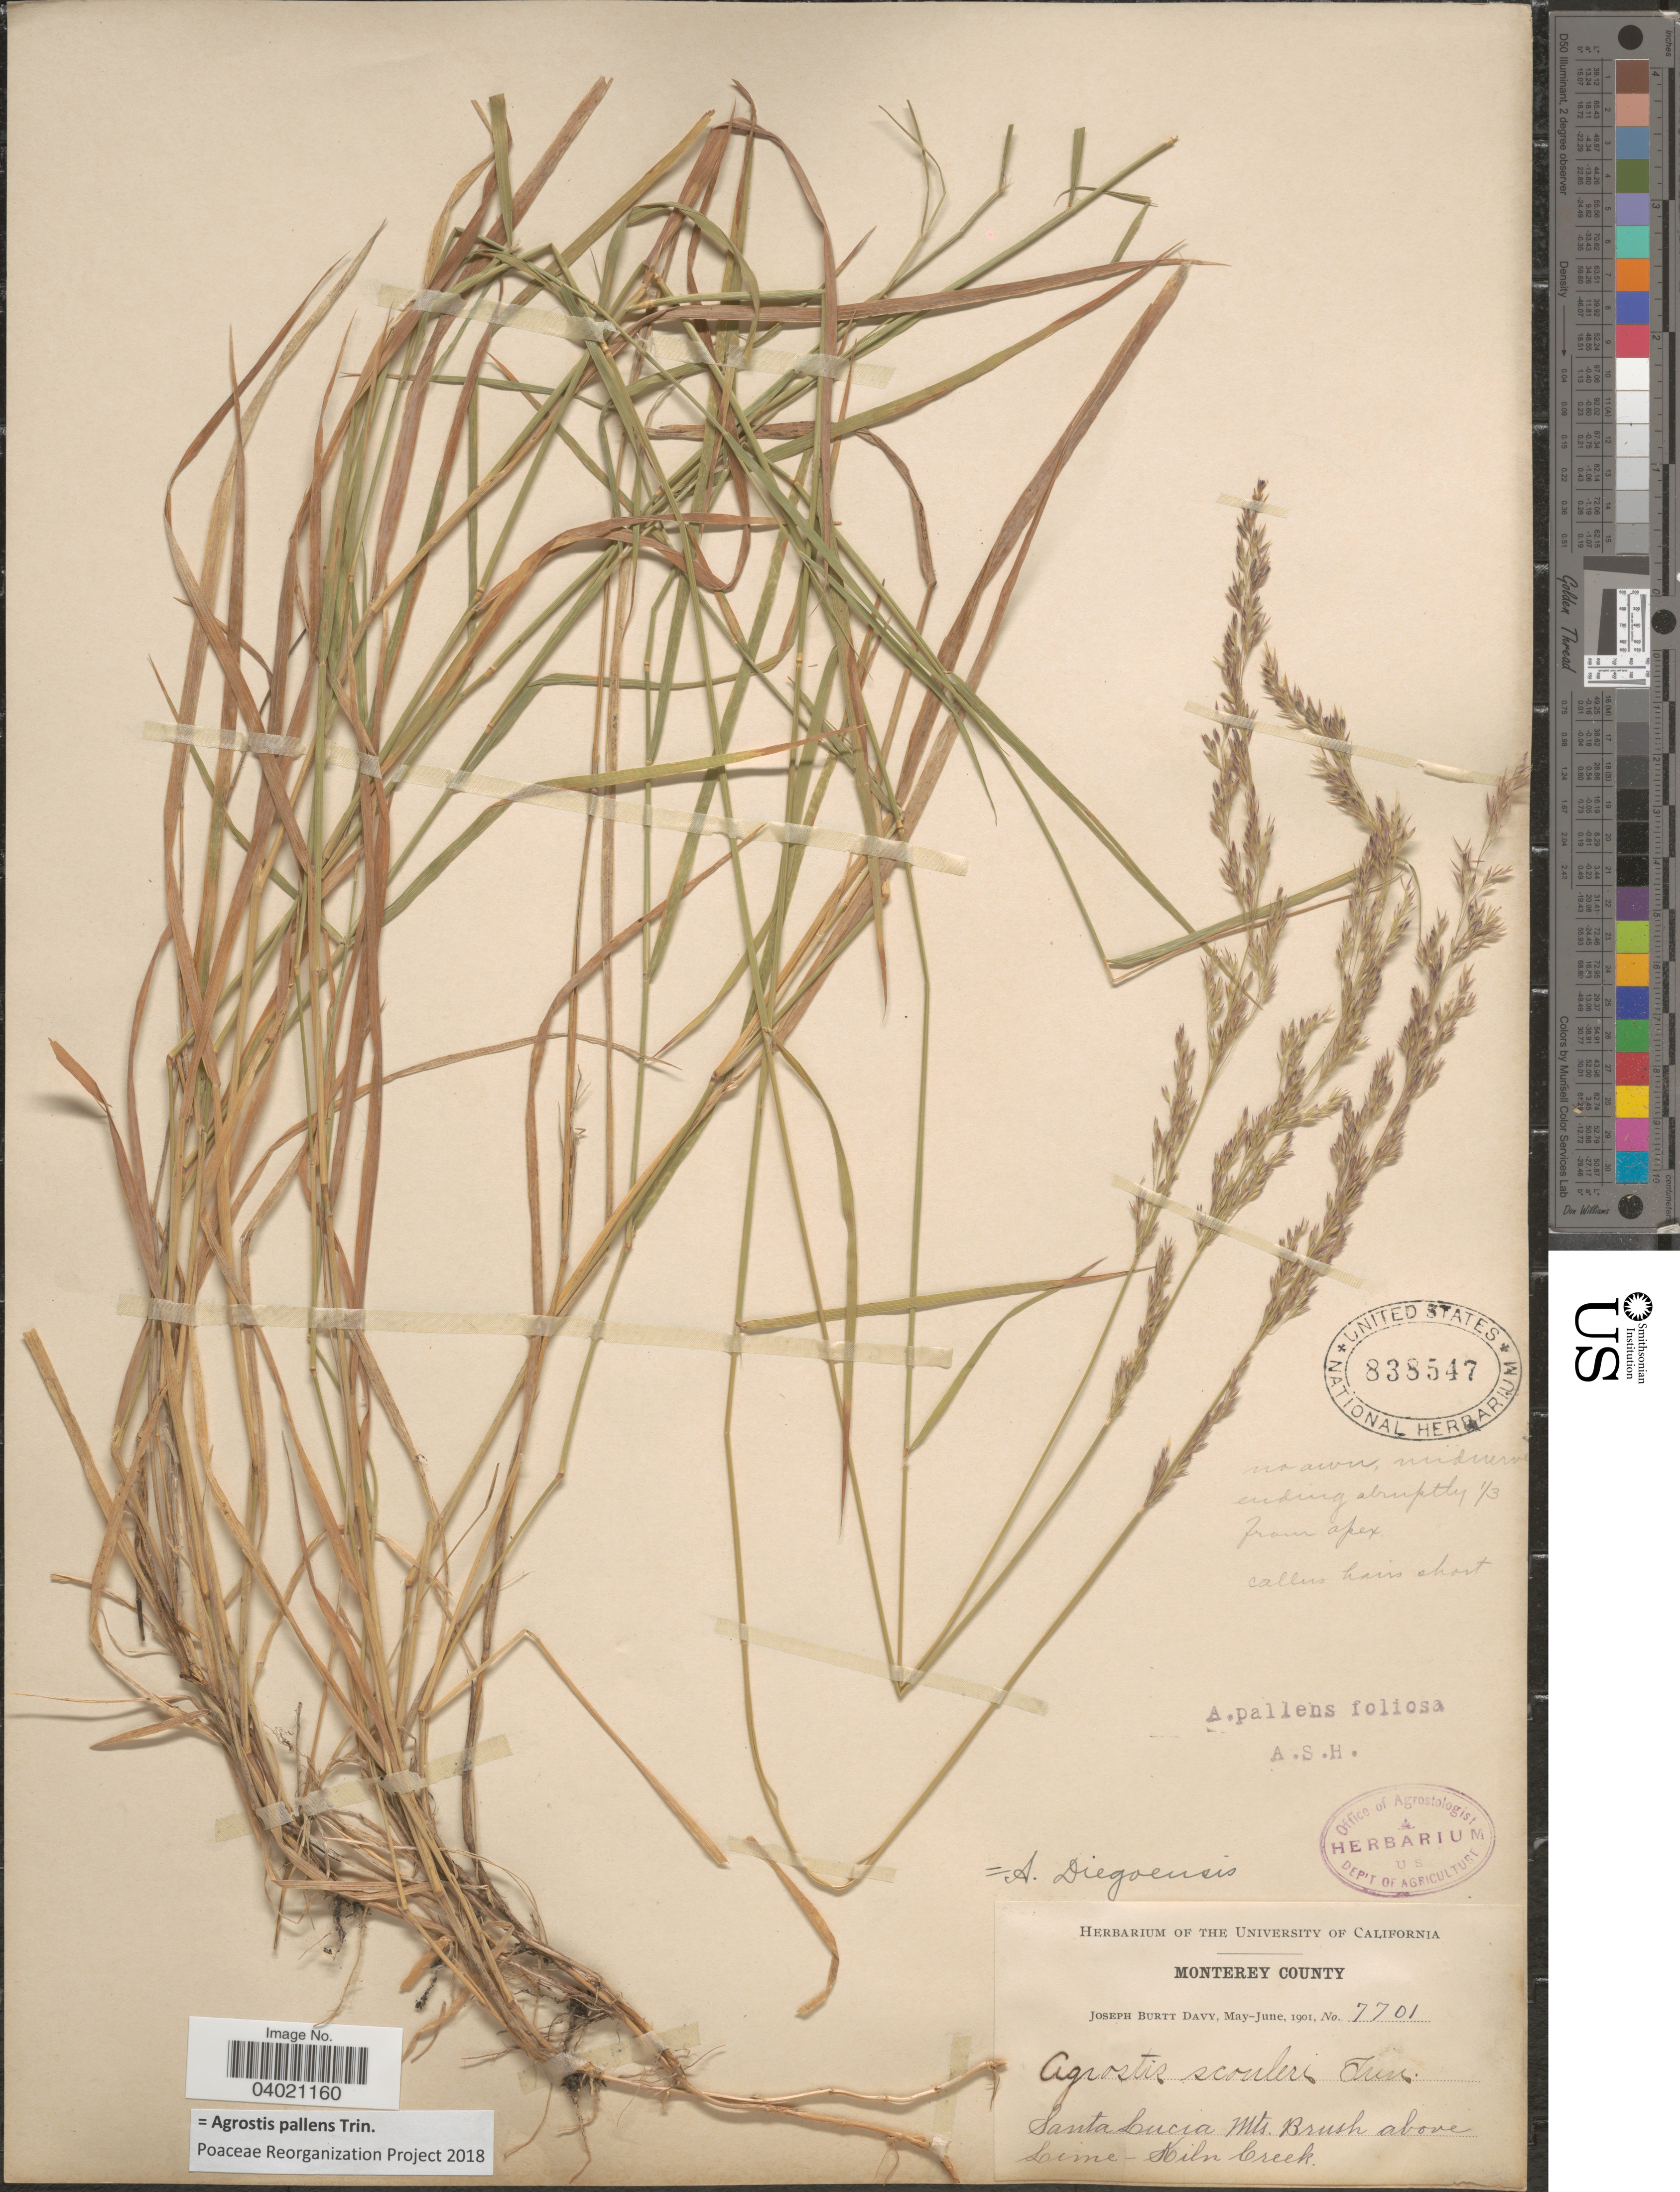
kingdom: Plantae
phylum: Tracheophyta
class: Liliopsida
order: Poales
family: Poaceae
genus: Agrostis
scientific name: Agrostis pallens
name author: Trin.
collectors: J. Burtt Davy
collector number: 7701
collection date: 1901-05/1901-06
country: United States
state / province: California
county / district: Monterey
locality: Monterey County. Santa Lucia Mts. Brush above Lime-Kiln Creek.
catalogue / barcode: US 838547